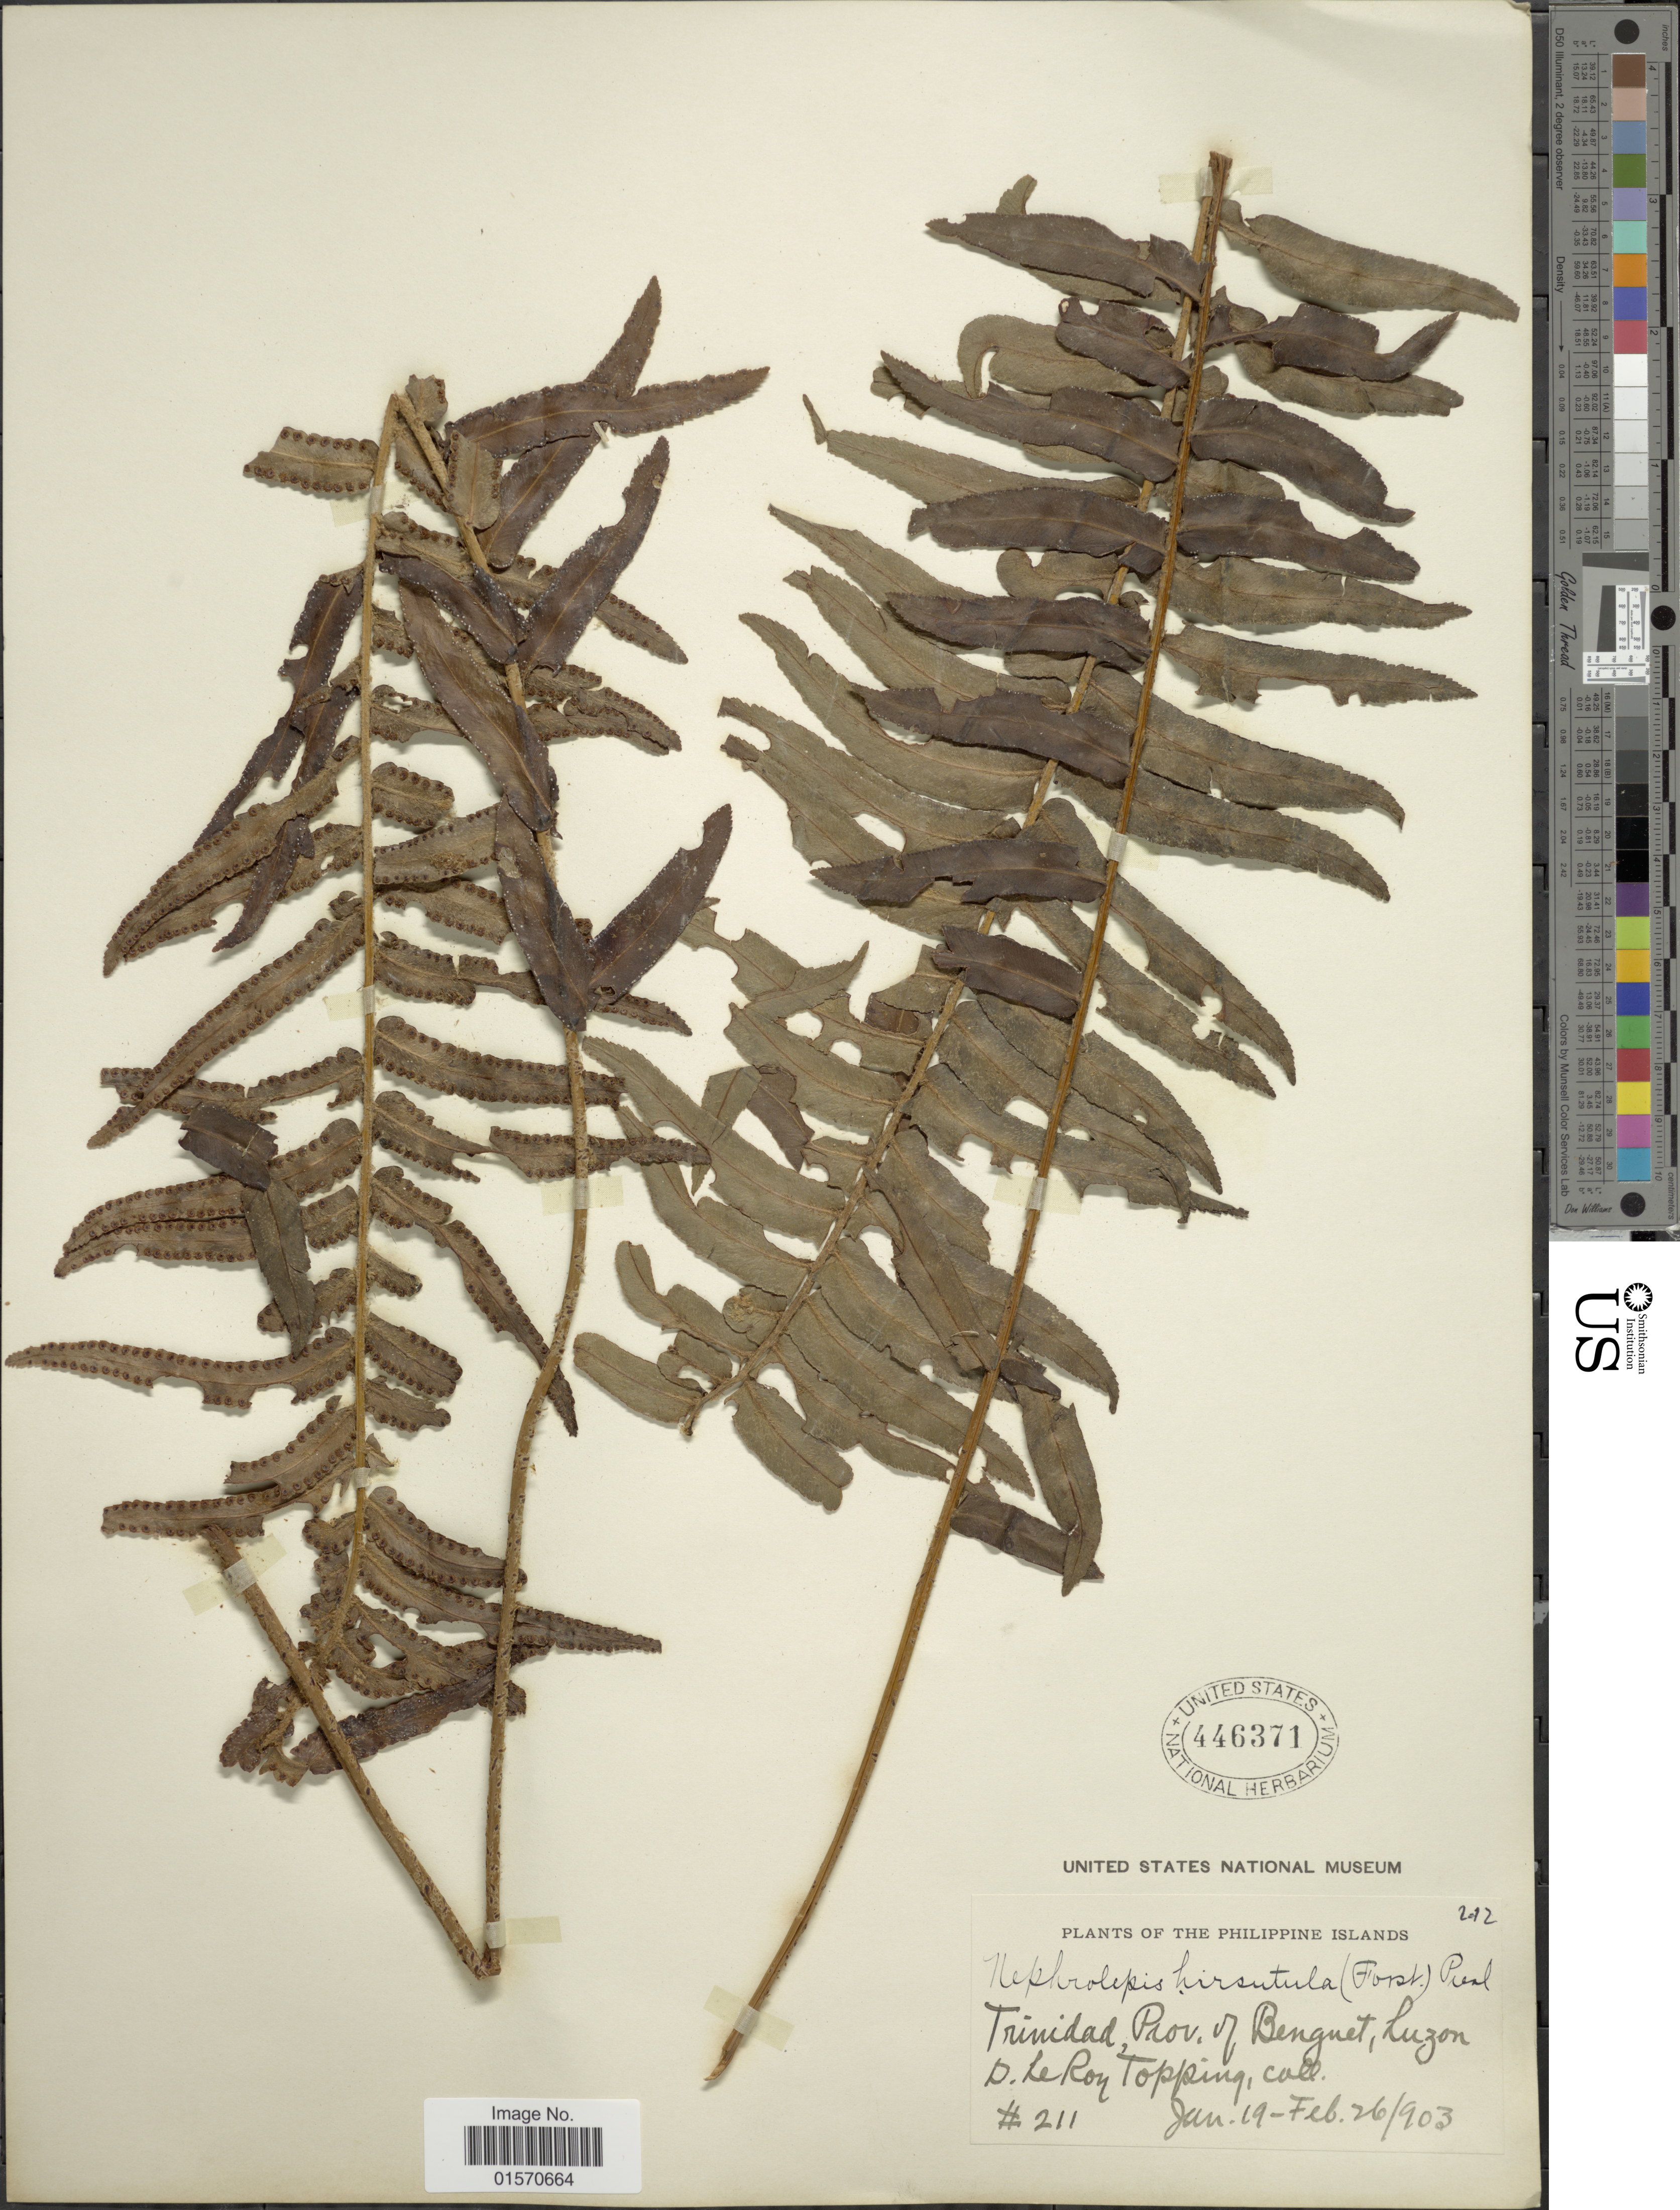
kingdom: Plantae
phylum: Tracheophyta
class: Polypodiopsida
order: Polypodiales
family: Nephrolepidaceae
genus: Nephrolepis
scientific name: Nephrolepis multiflora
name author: (Roxb.) F.M. Jarrett ex C.V. Morton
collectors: D. L. Topping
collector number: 211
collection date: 1903-01-19/1903-02-26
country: Philippines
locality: Philippine Islands. Trinidad, Prov. of Benguet, Luzon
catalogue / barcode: US 446371